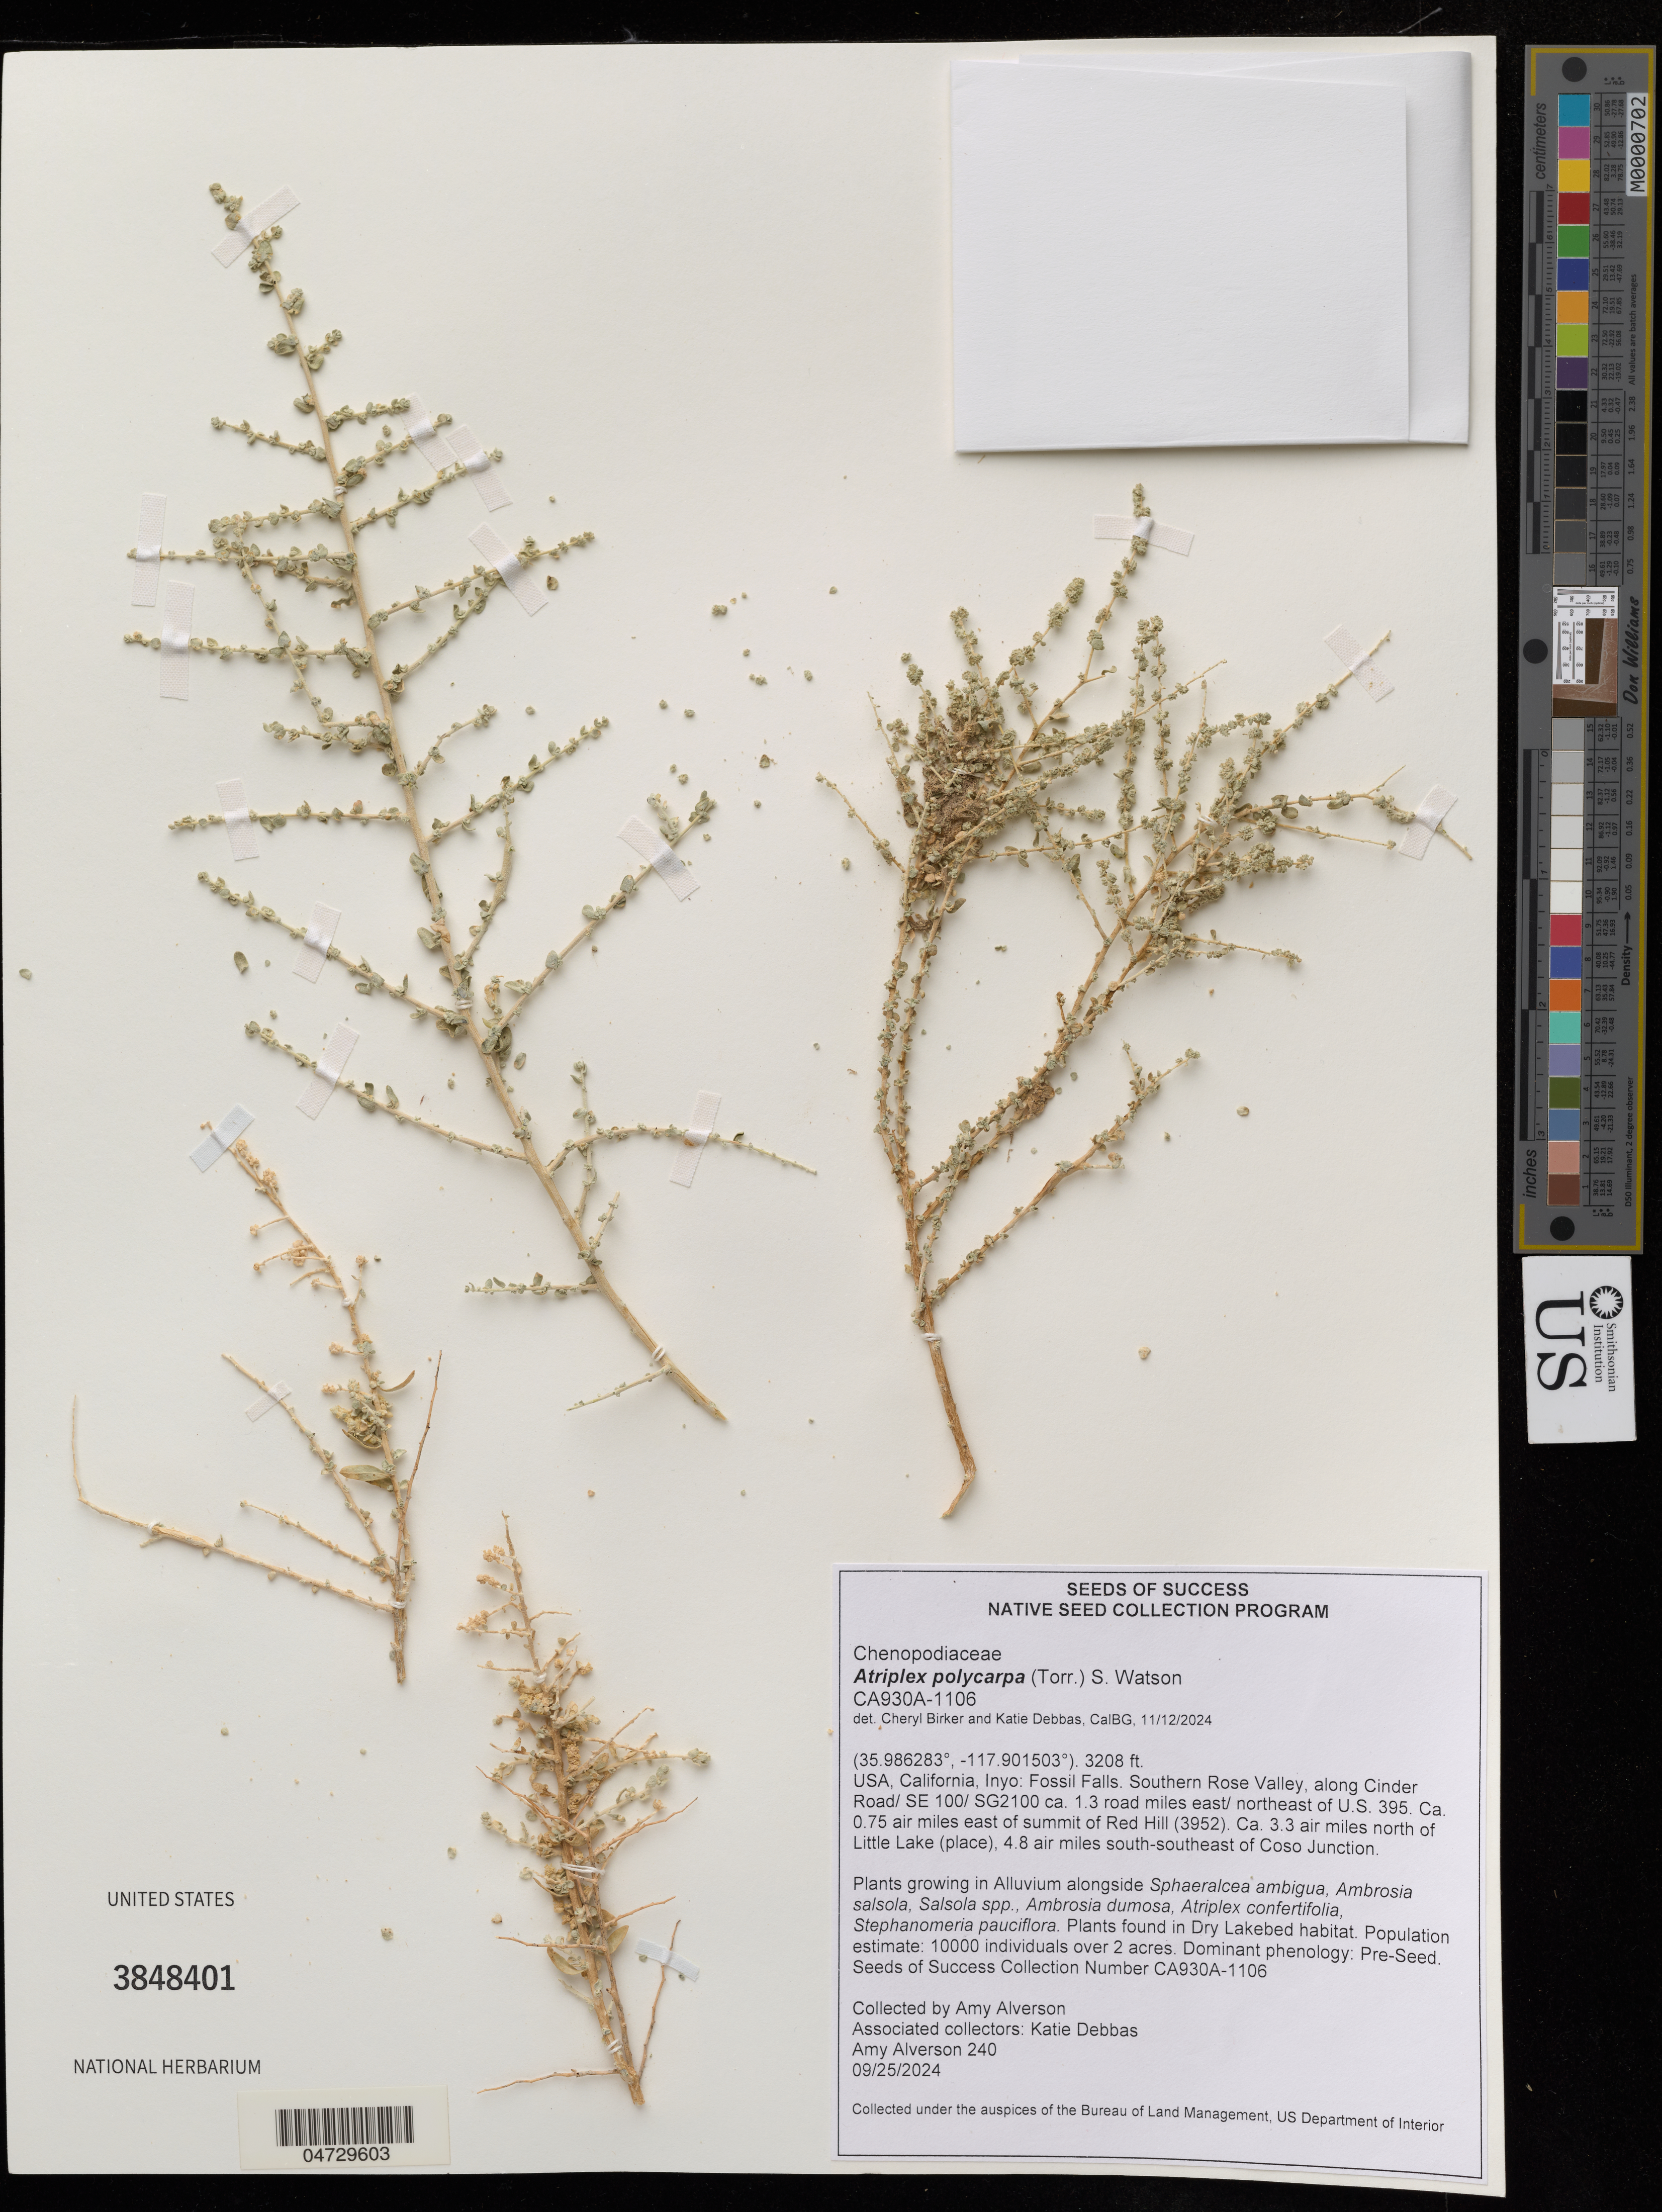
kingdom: Plantae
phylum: Tracheophyta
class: Magnoliopsida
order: Caryophyllales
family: Amaranthaceae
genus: Atriplex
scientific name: Atriplex polycarpa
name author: (Torr.) S. Watson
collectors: A. Alverson & K. Debbas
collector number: CA930A-1106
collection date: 2024-09-25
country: United States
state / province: California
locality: USA, California, Inyo: Fossil Falls. Southern Rose Valley, along Cinder Road.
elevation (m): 978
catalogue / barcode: US 3848401